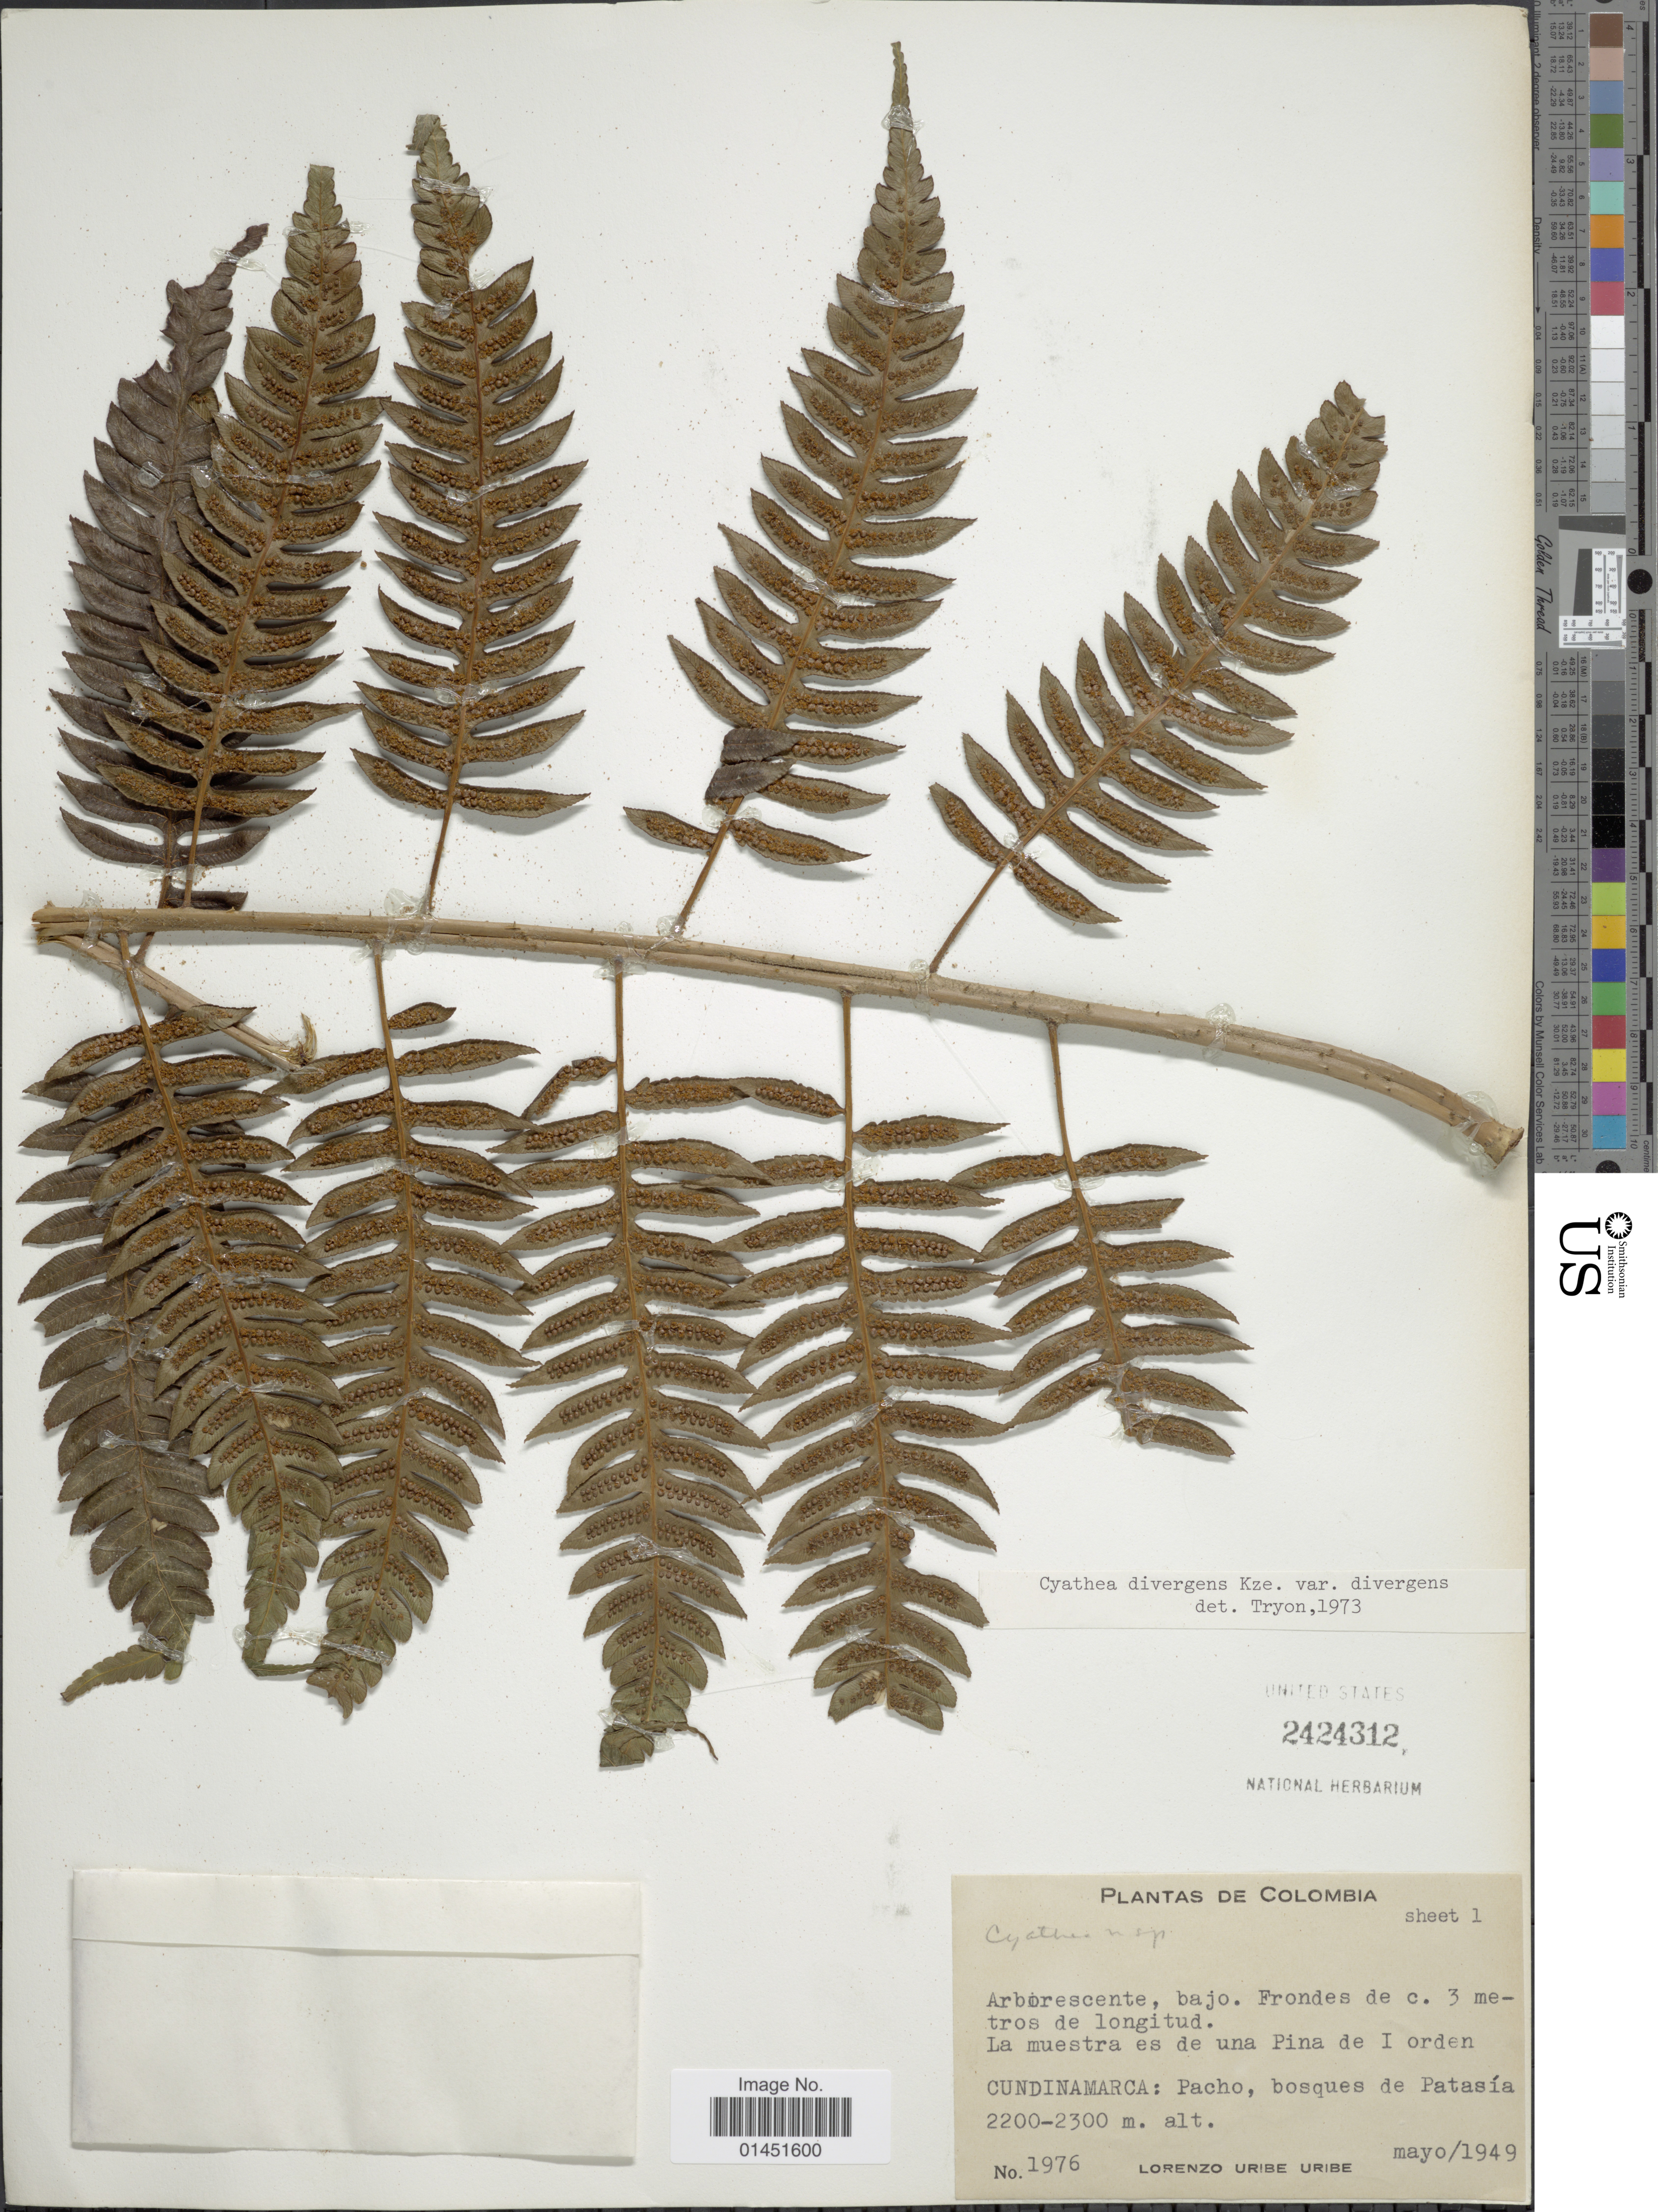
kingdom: Plantae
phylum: Tracheophyta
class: Polypodiopsida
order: Cyatheales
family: Cyatheaceae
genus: Cyathea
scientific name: Cyathea divergens var. divergens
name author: Kunze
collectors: L. Uribe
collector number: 1976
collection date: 1949-05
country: Colombia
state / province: Cundinamarca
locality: Pacho, bosques de Patasia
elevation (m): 2200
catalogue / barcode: US 2424312